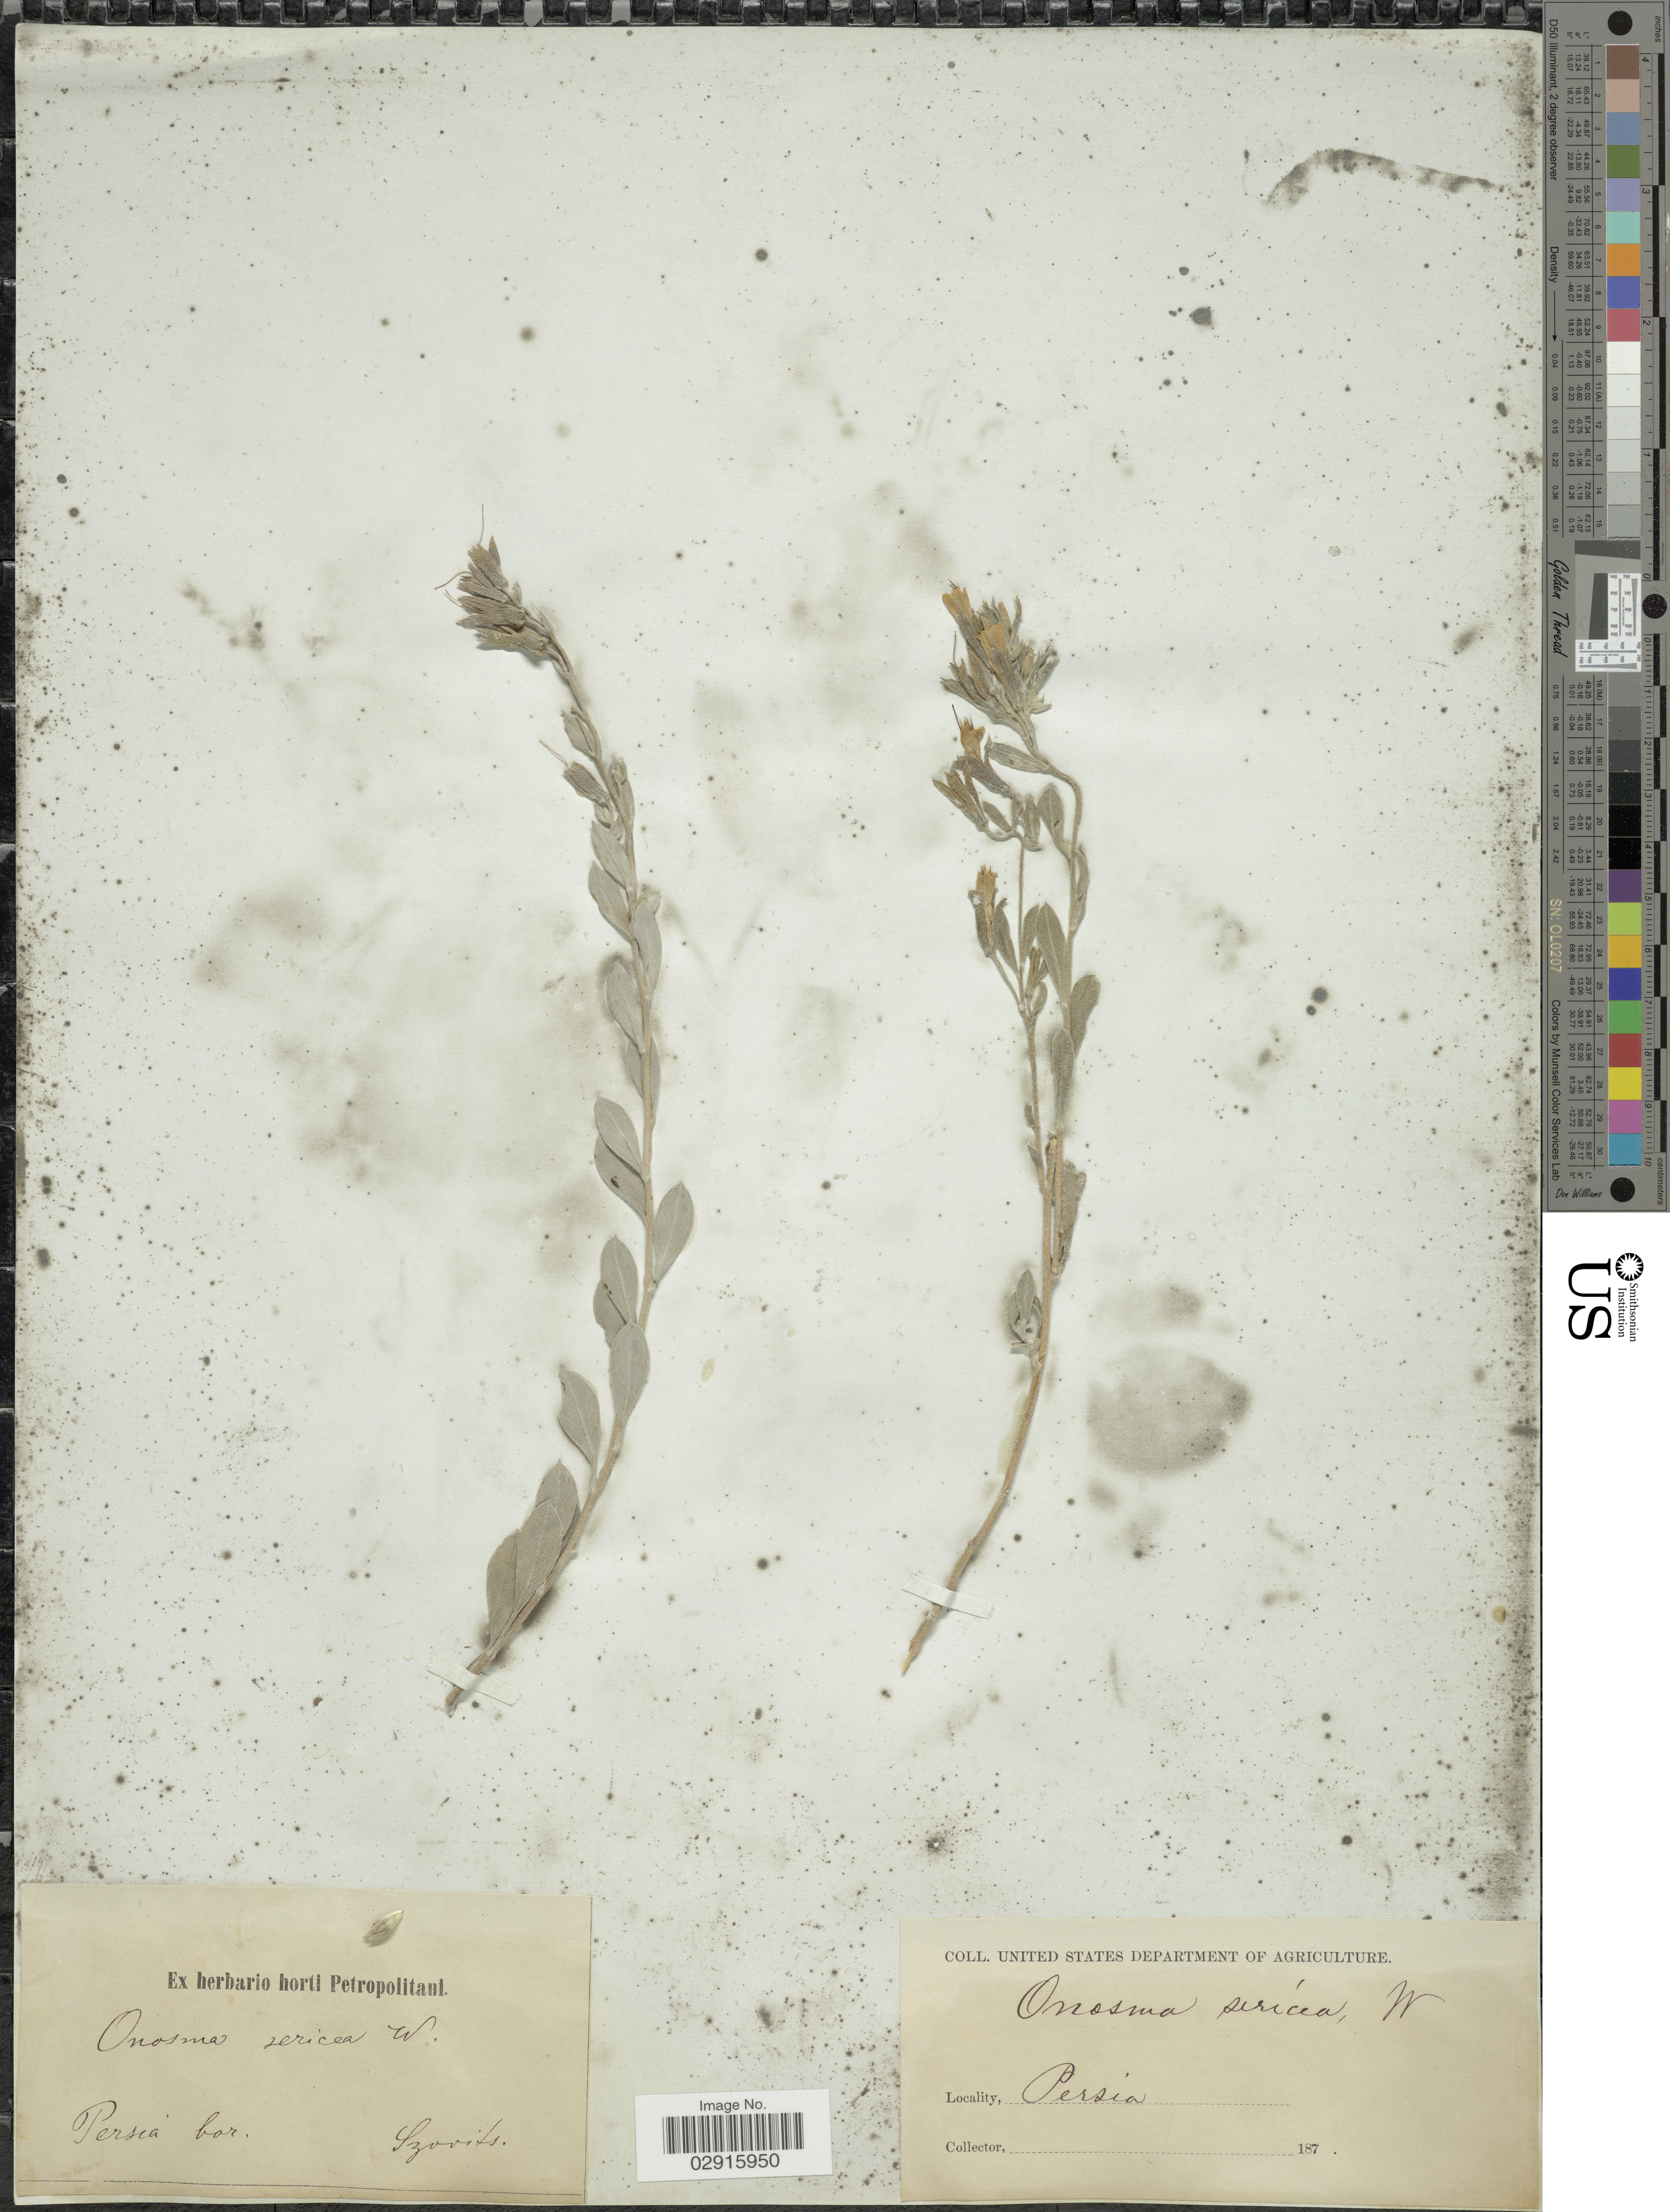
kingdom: Plantae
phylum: Tracheophyta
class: Magnoliopsida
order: Boraginales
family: Boraginaceae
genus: Onosma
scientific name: Onosma sericea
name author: Willd.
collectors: Szovits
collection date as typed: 187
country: Iran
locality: Persia bor.